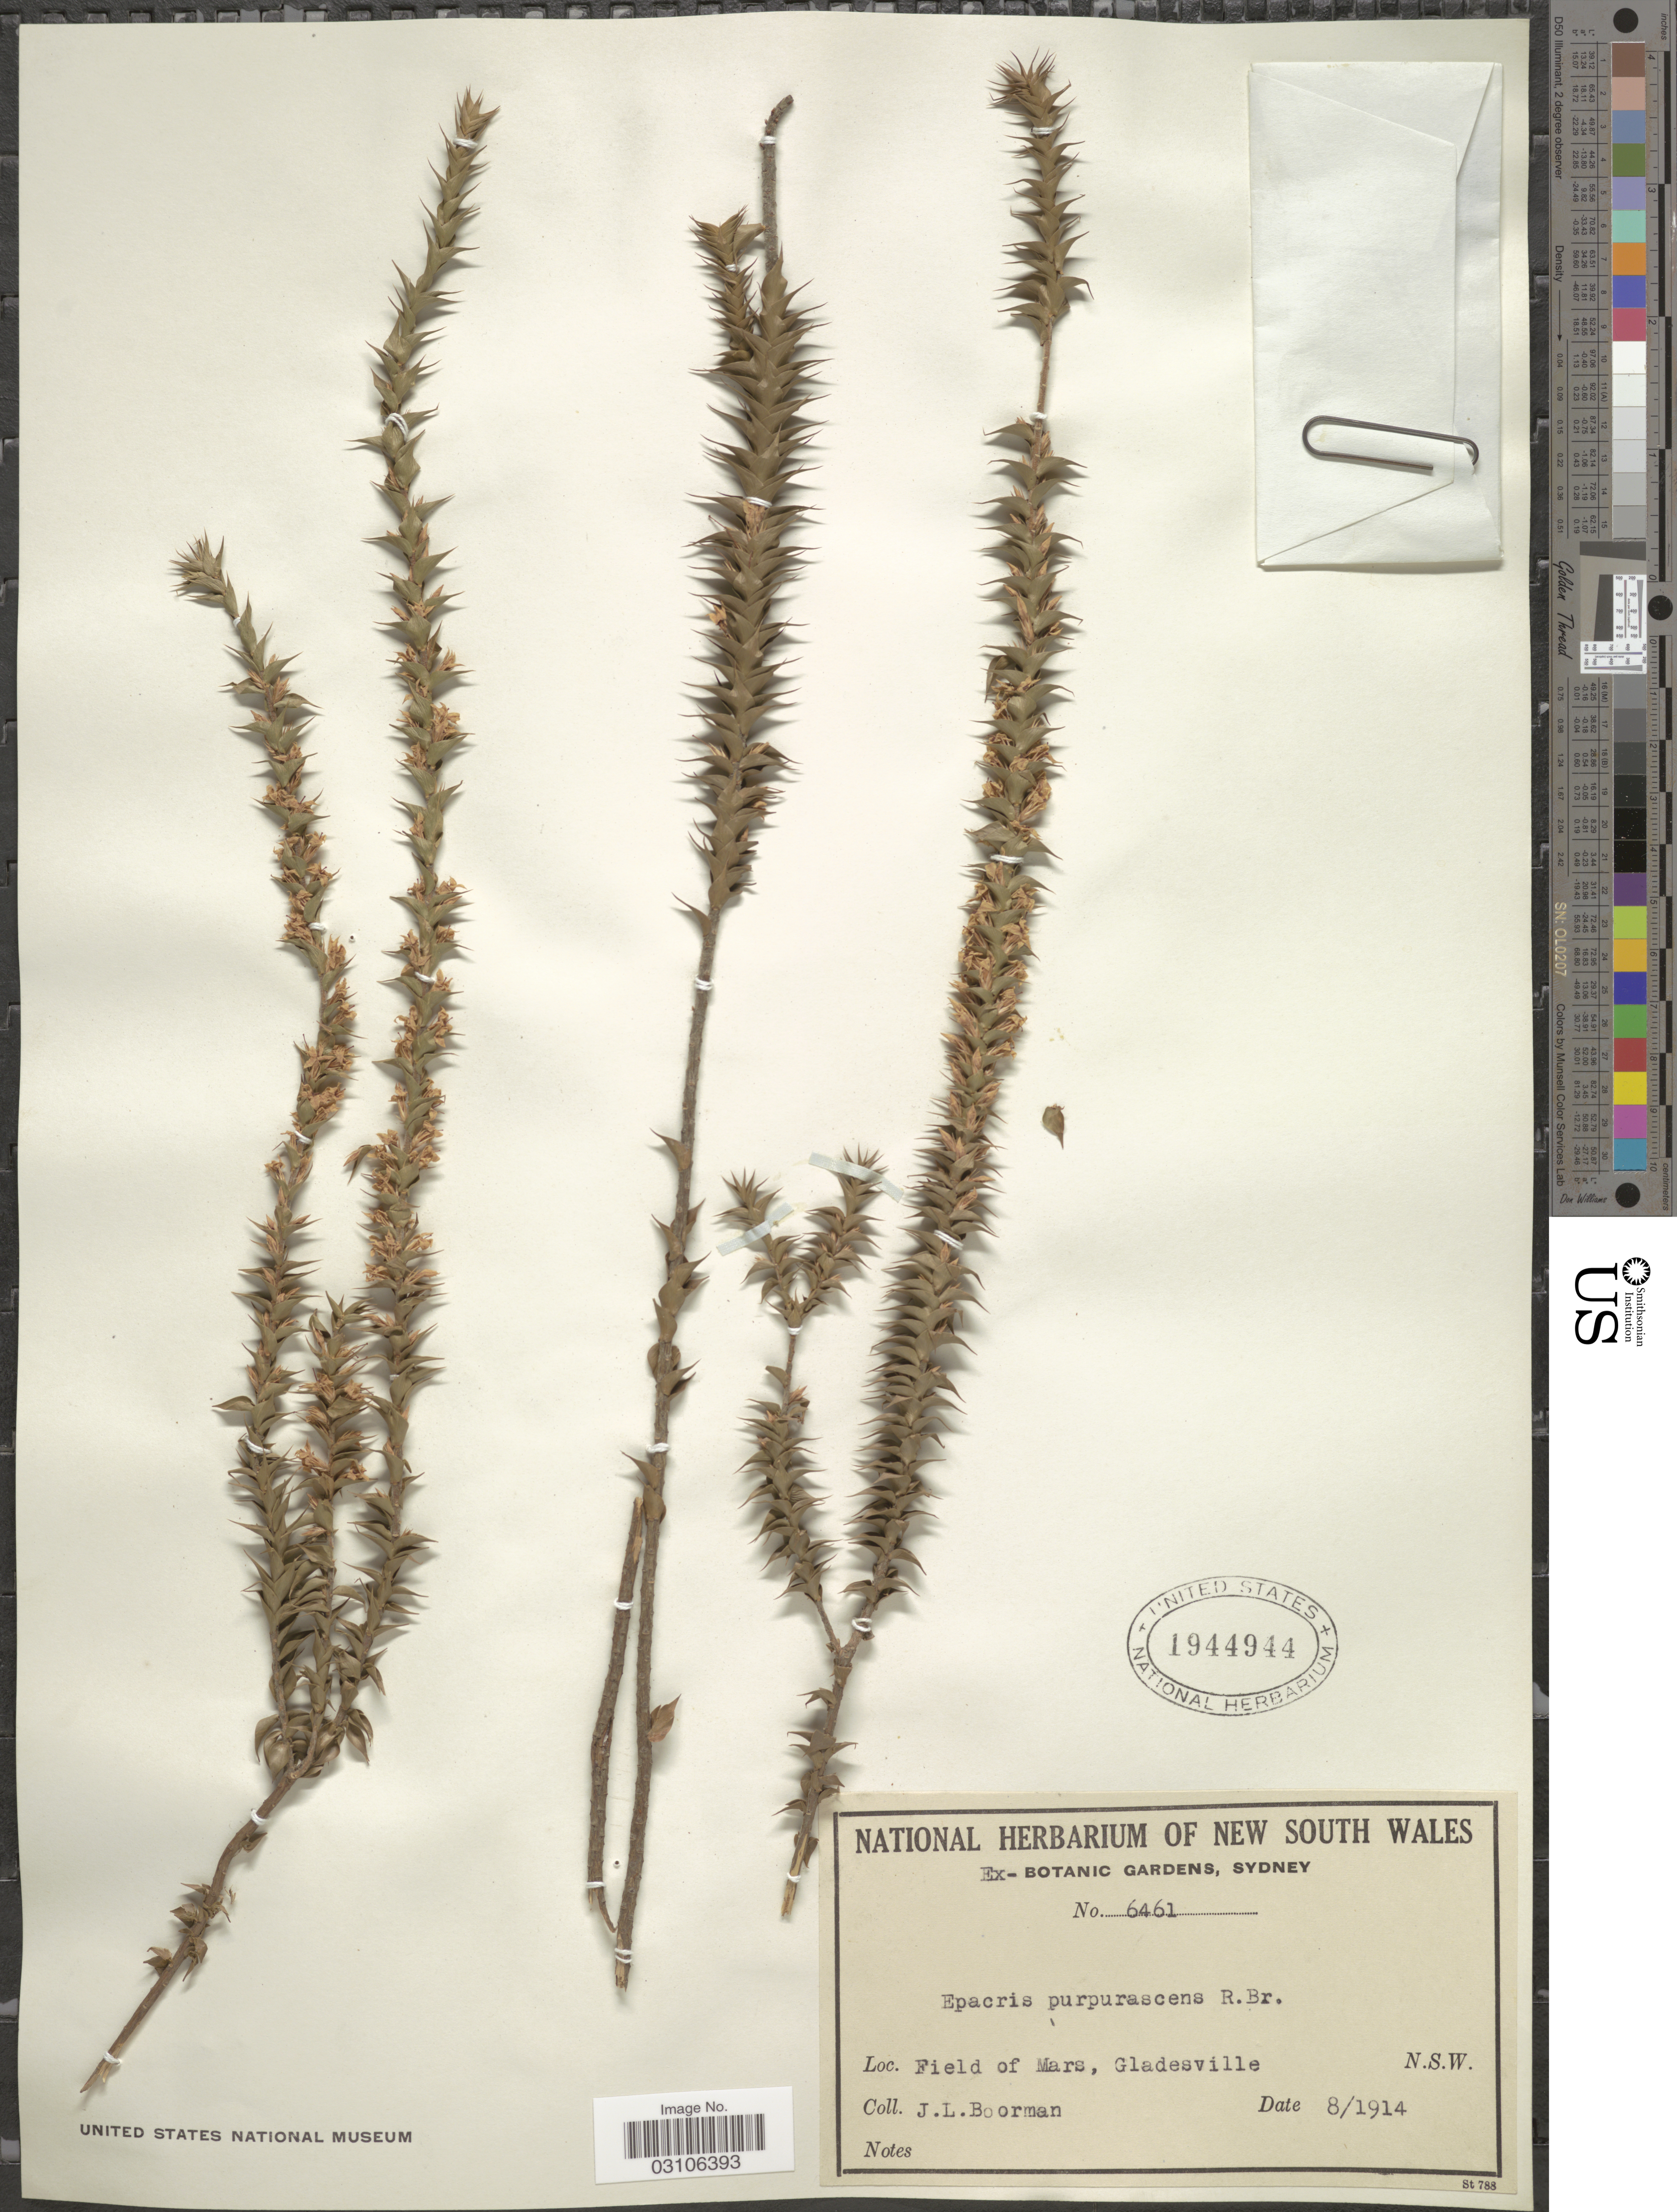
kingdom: Plantae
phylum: Tracheophyta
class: Magnoliopsida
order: Ericales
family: Ericaceae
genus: Epacris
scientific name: Epacris purpurascens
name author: Sims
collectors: J. Boorman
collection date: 1914-08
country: Australia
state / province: New South Wales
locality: Field of Mars, Gladesville.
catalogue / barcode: US 1944944